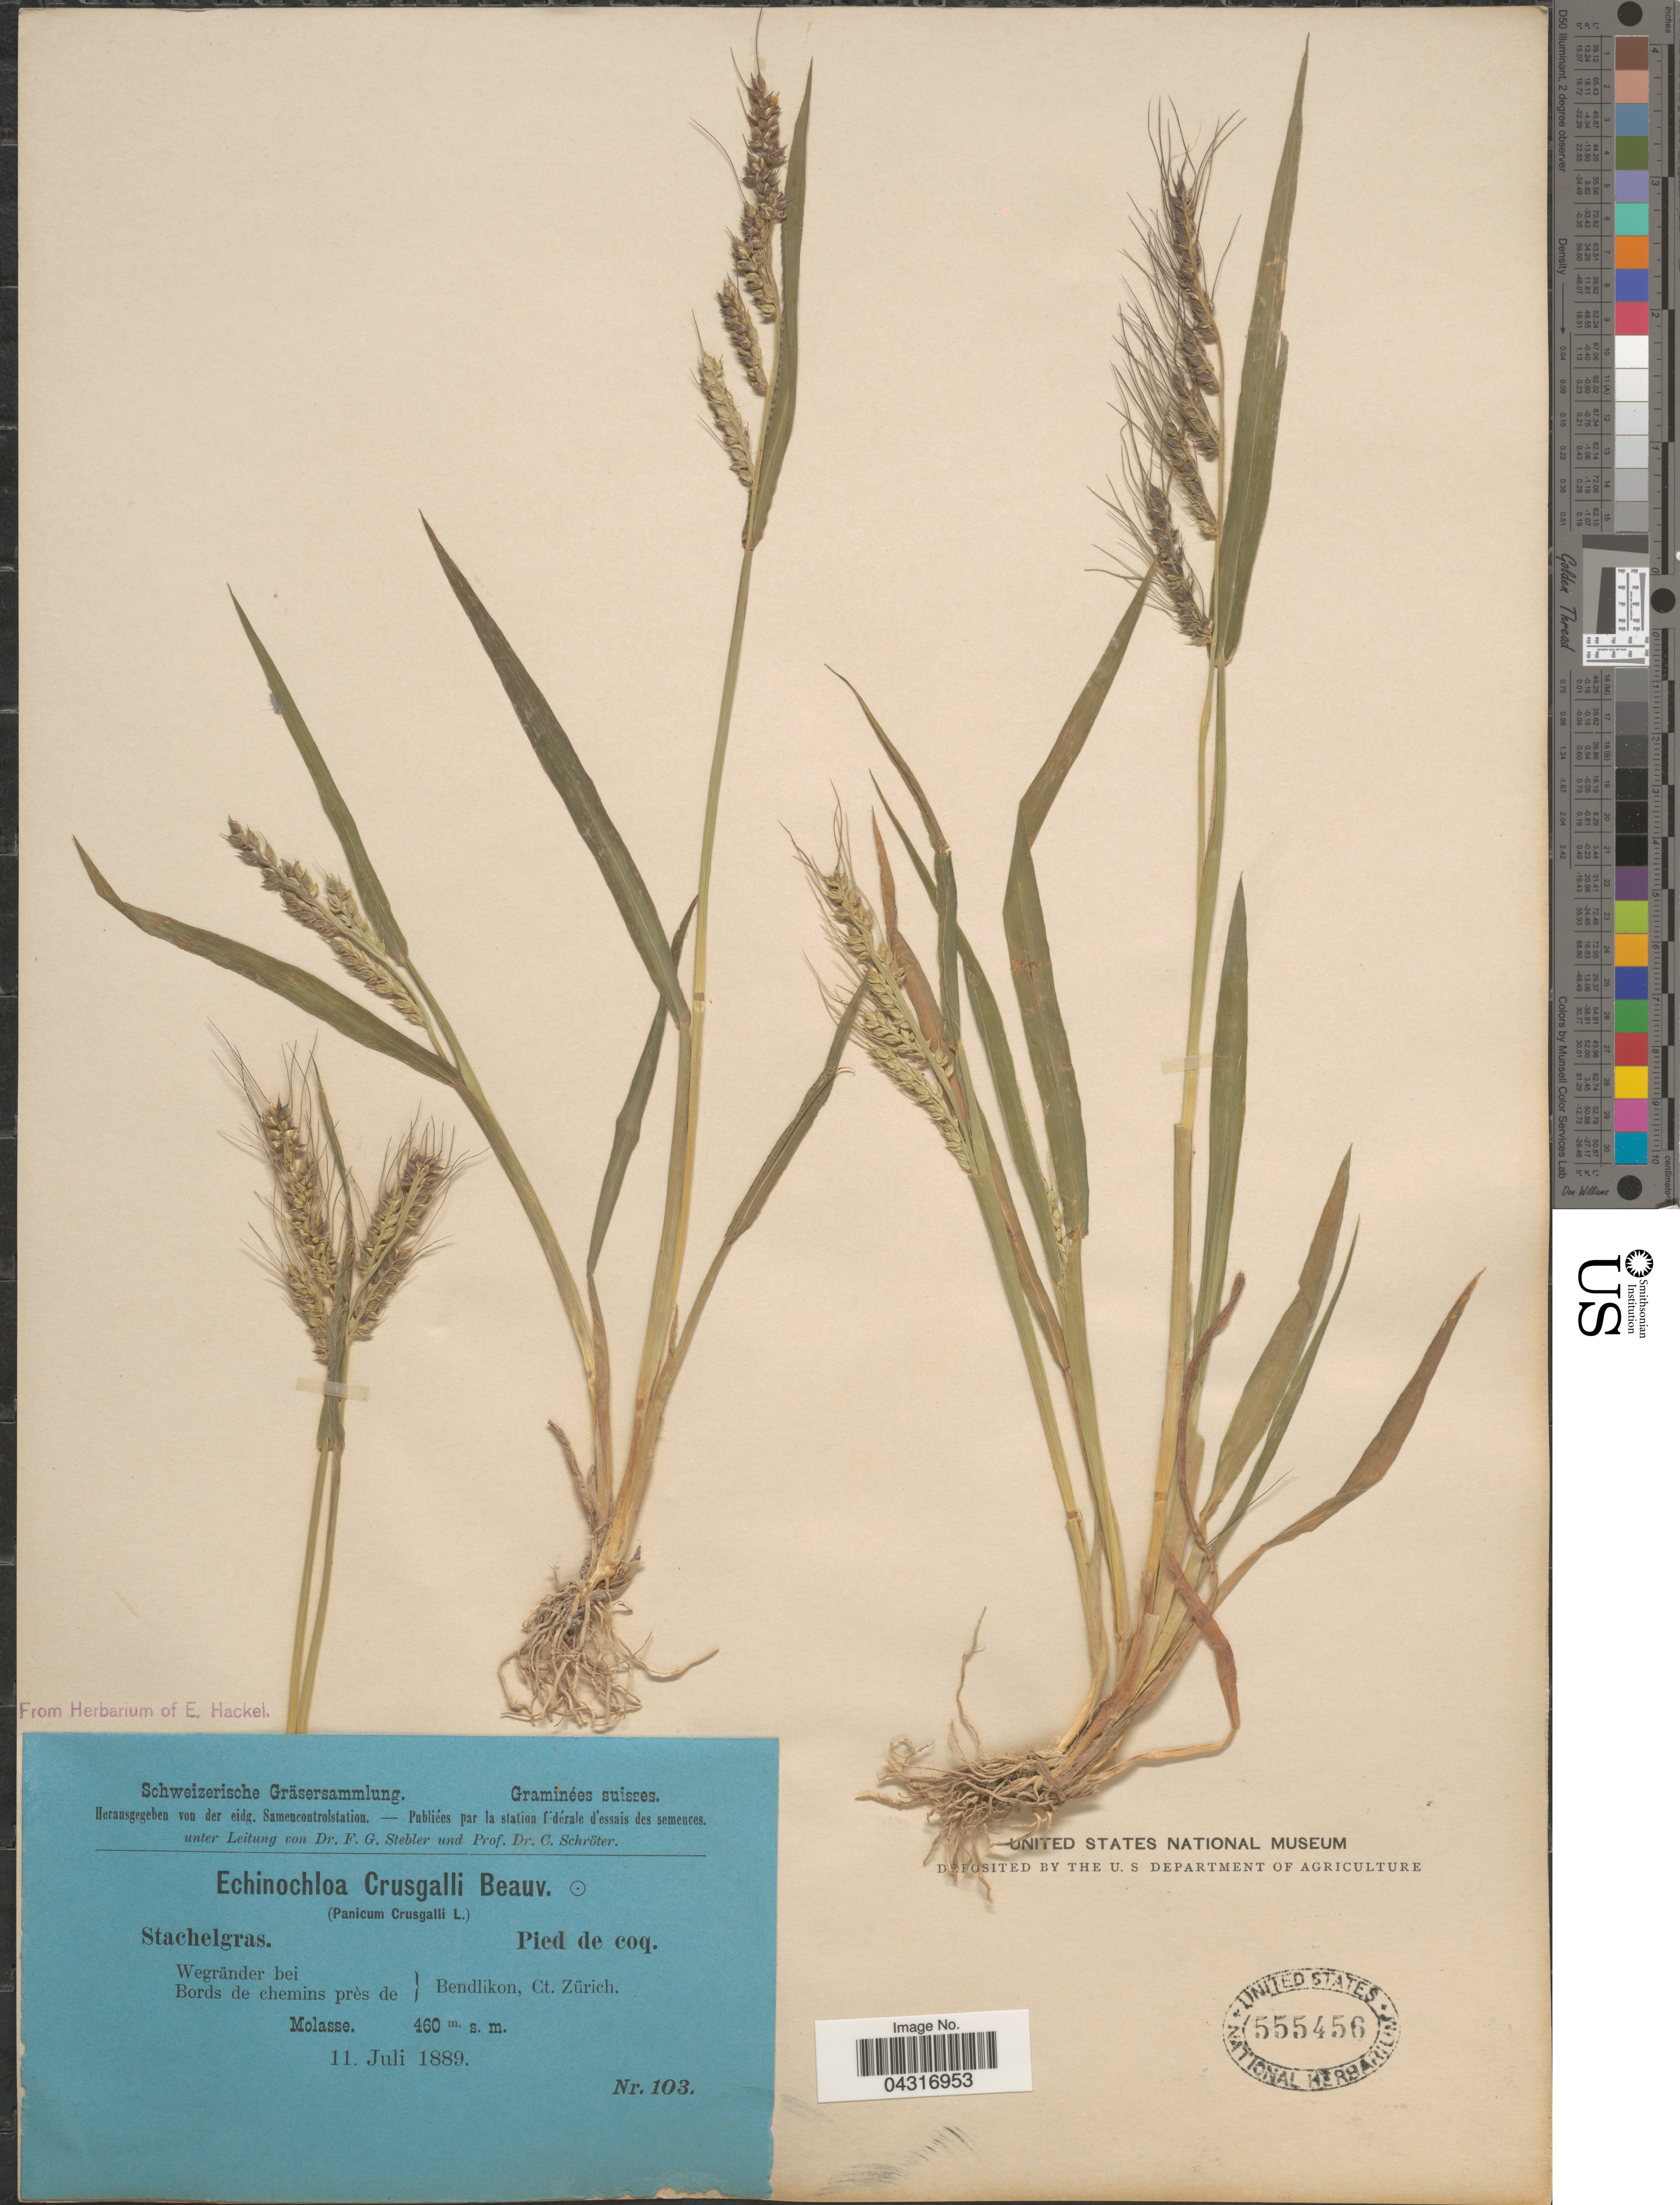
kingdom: Plantae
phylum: Tracheophyta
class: Liliopsida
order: Poales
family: Poaceae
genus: Echinochloa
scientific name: Echinochloa crus-galli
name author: (L.) P. Beauv.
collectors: Stebler, F.G. & Schröter, C.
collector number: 103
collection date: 1889-07-11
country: Switzerland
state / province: Zurich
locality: Bendlikon. Ct. Zürich.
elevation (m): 460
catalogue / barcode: US 555456